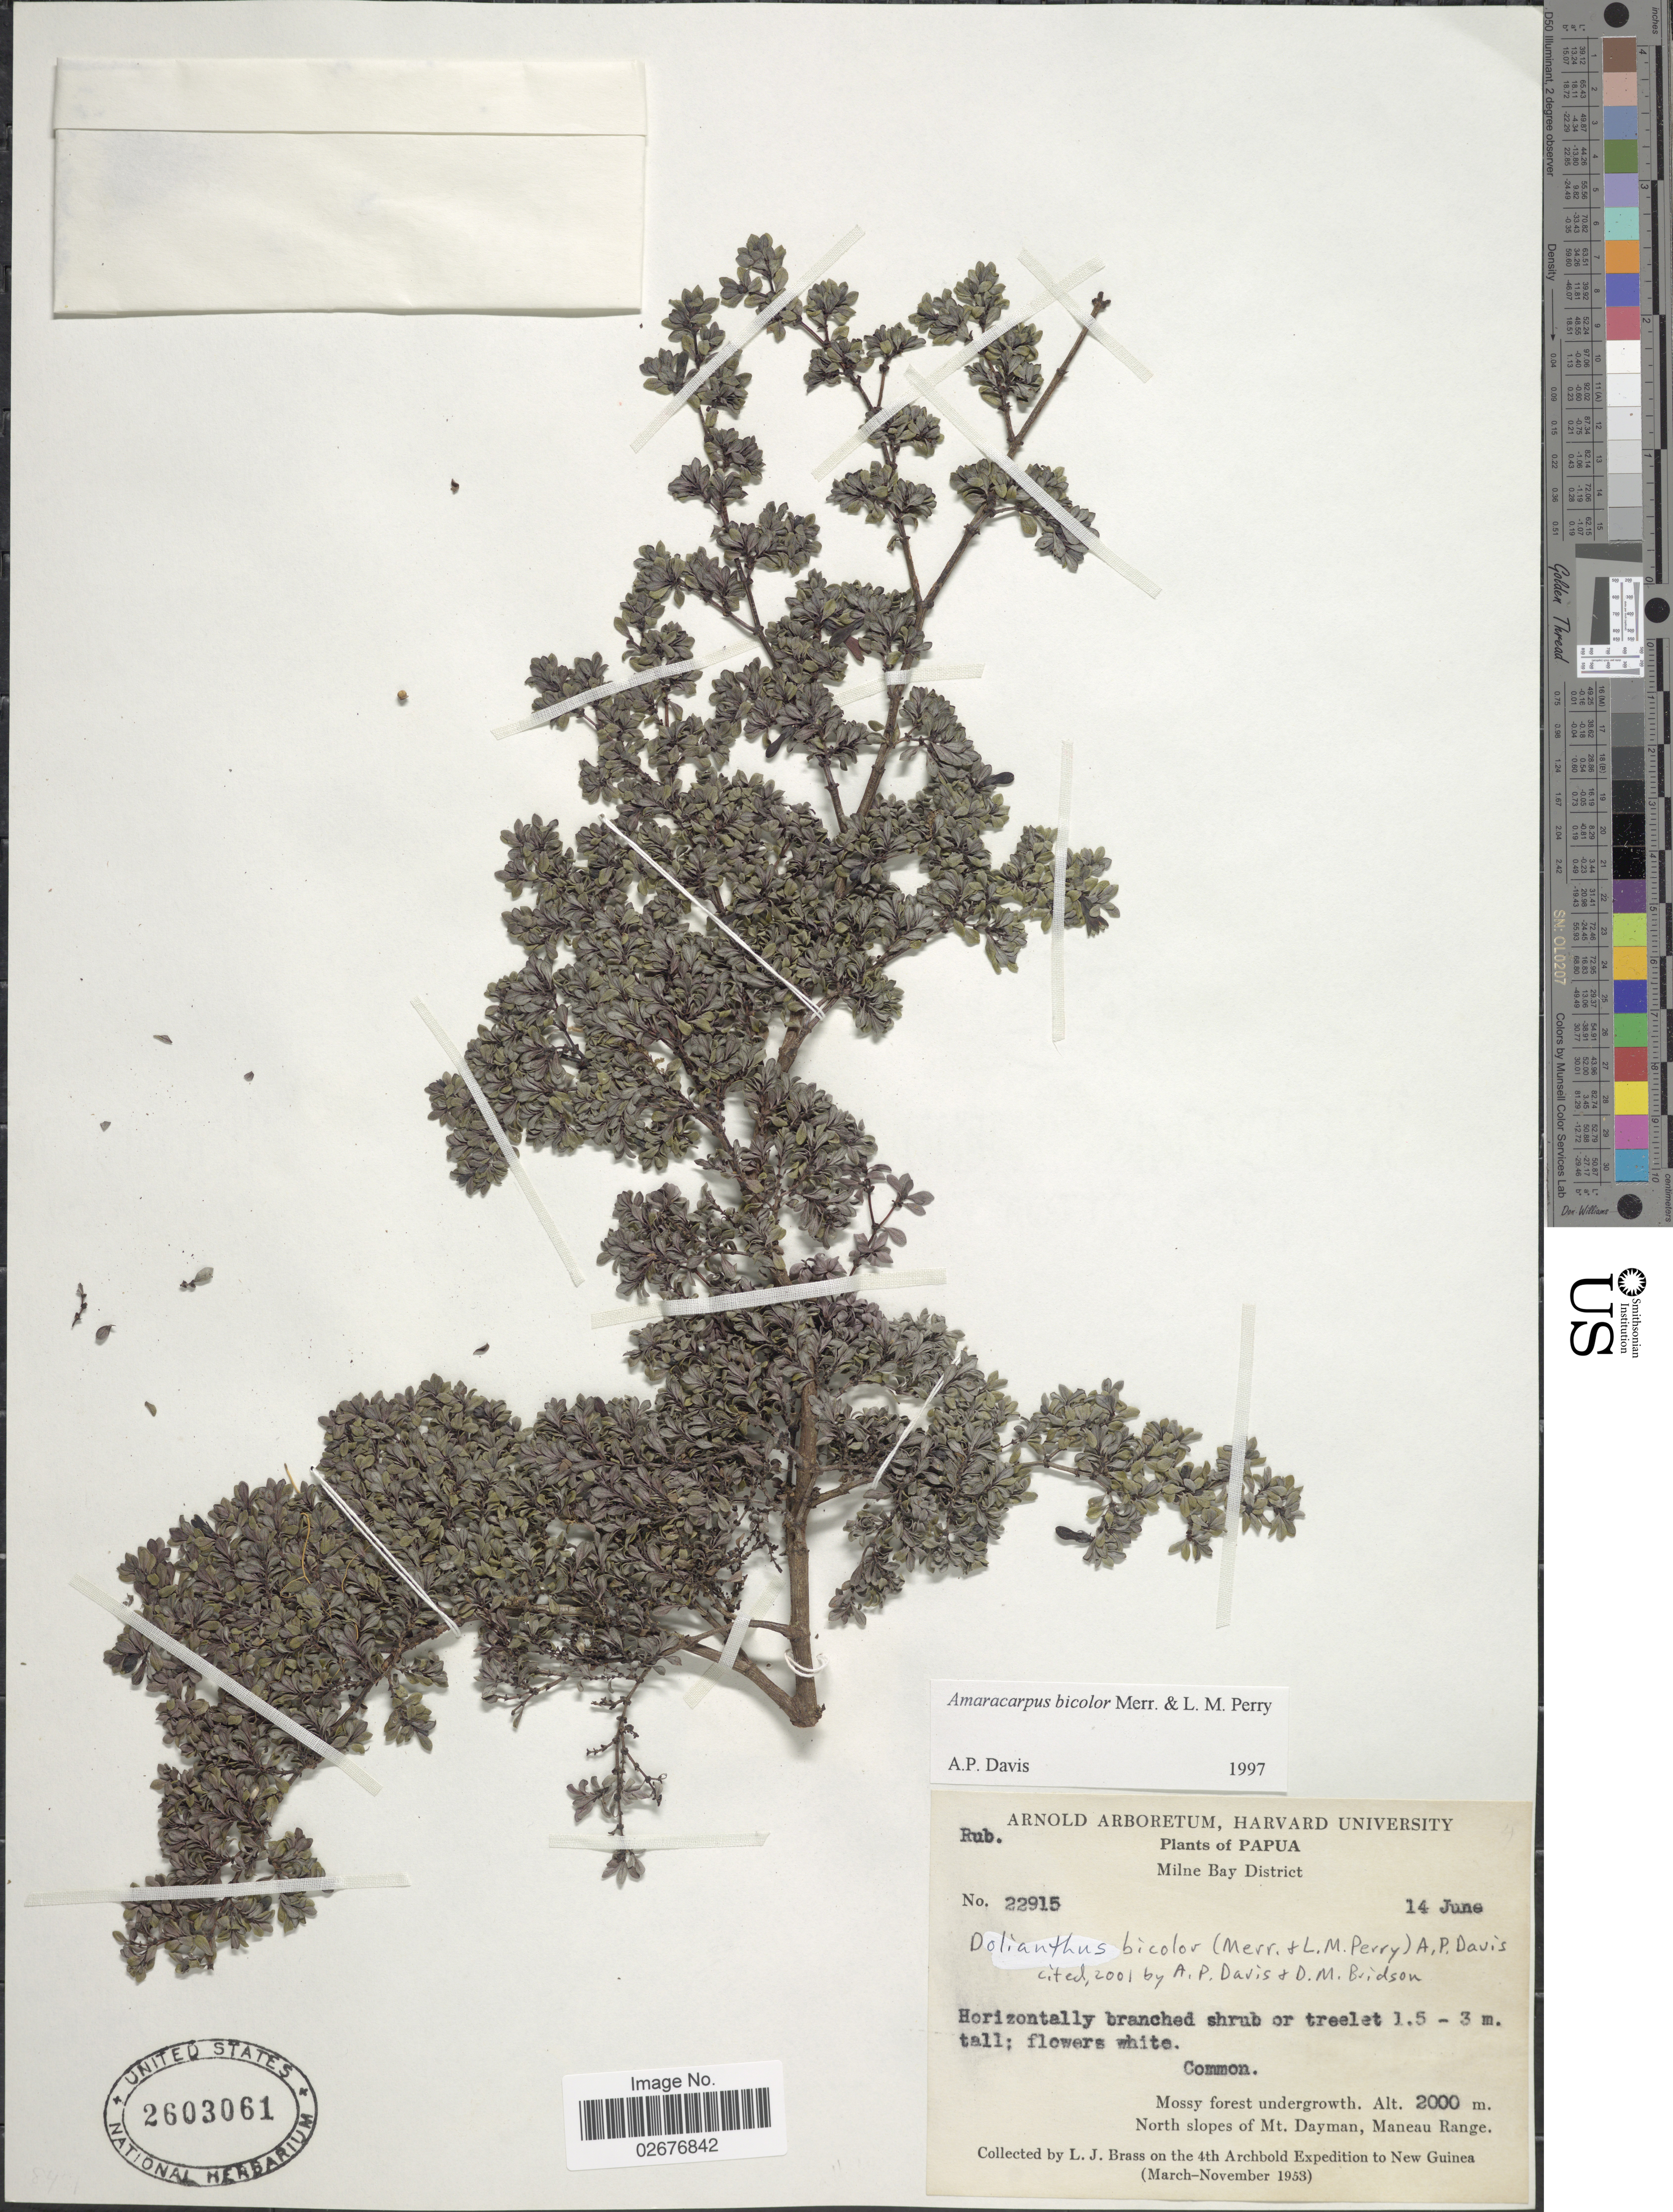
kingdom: Plantae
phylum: Tracheophyta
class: Magnoliopsida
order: Gentianales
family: Rubiaceae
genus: Dolianthus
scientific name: Dolianthus bicolor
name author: (Merr. & L.M. Perry) A.P. Davis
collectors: L. J. Brass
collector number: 22915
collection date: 1953-06-14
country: Papua New Guinea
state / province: Milne Bay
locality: Papua, North slopes of Mt. Dayman, Maneau Range, New Guinea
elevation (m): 2000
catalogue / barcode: US 2603061